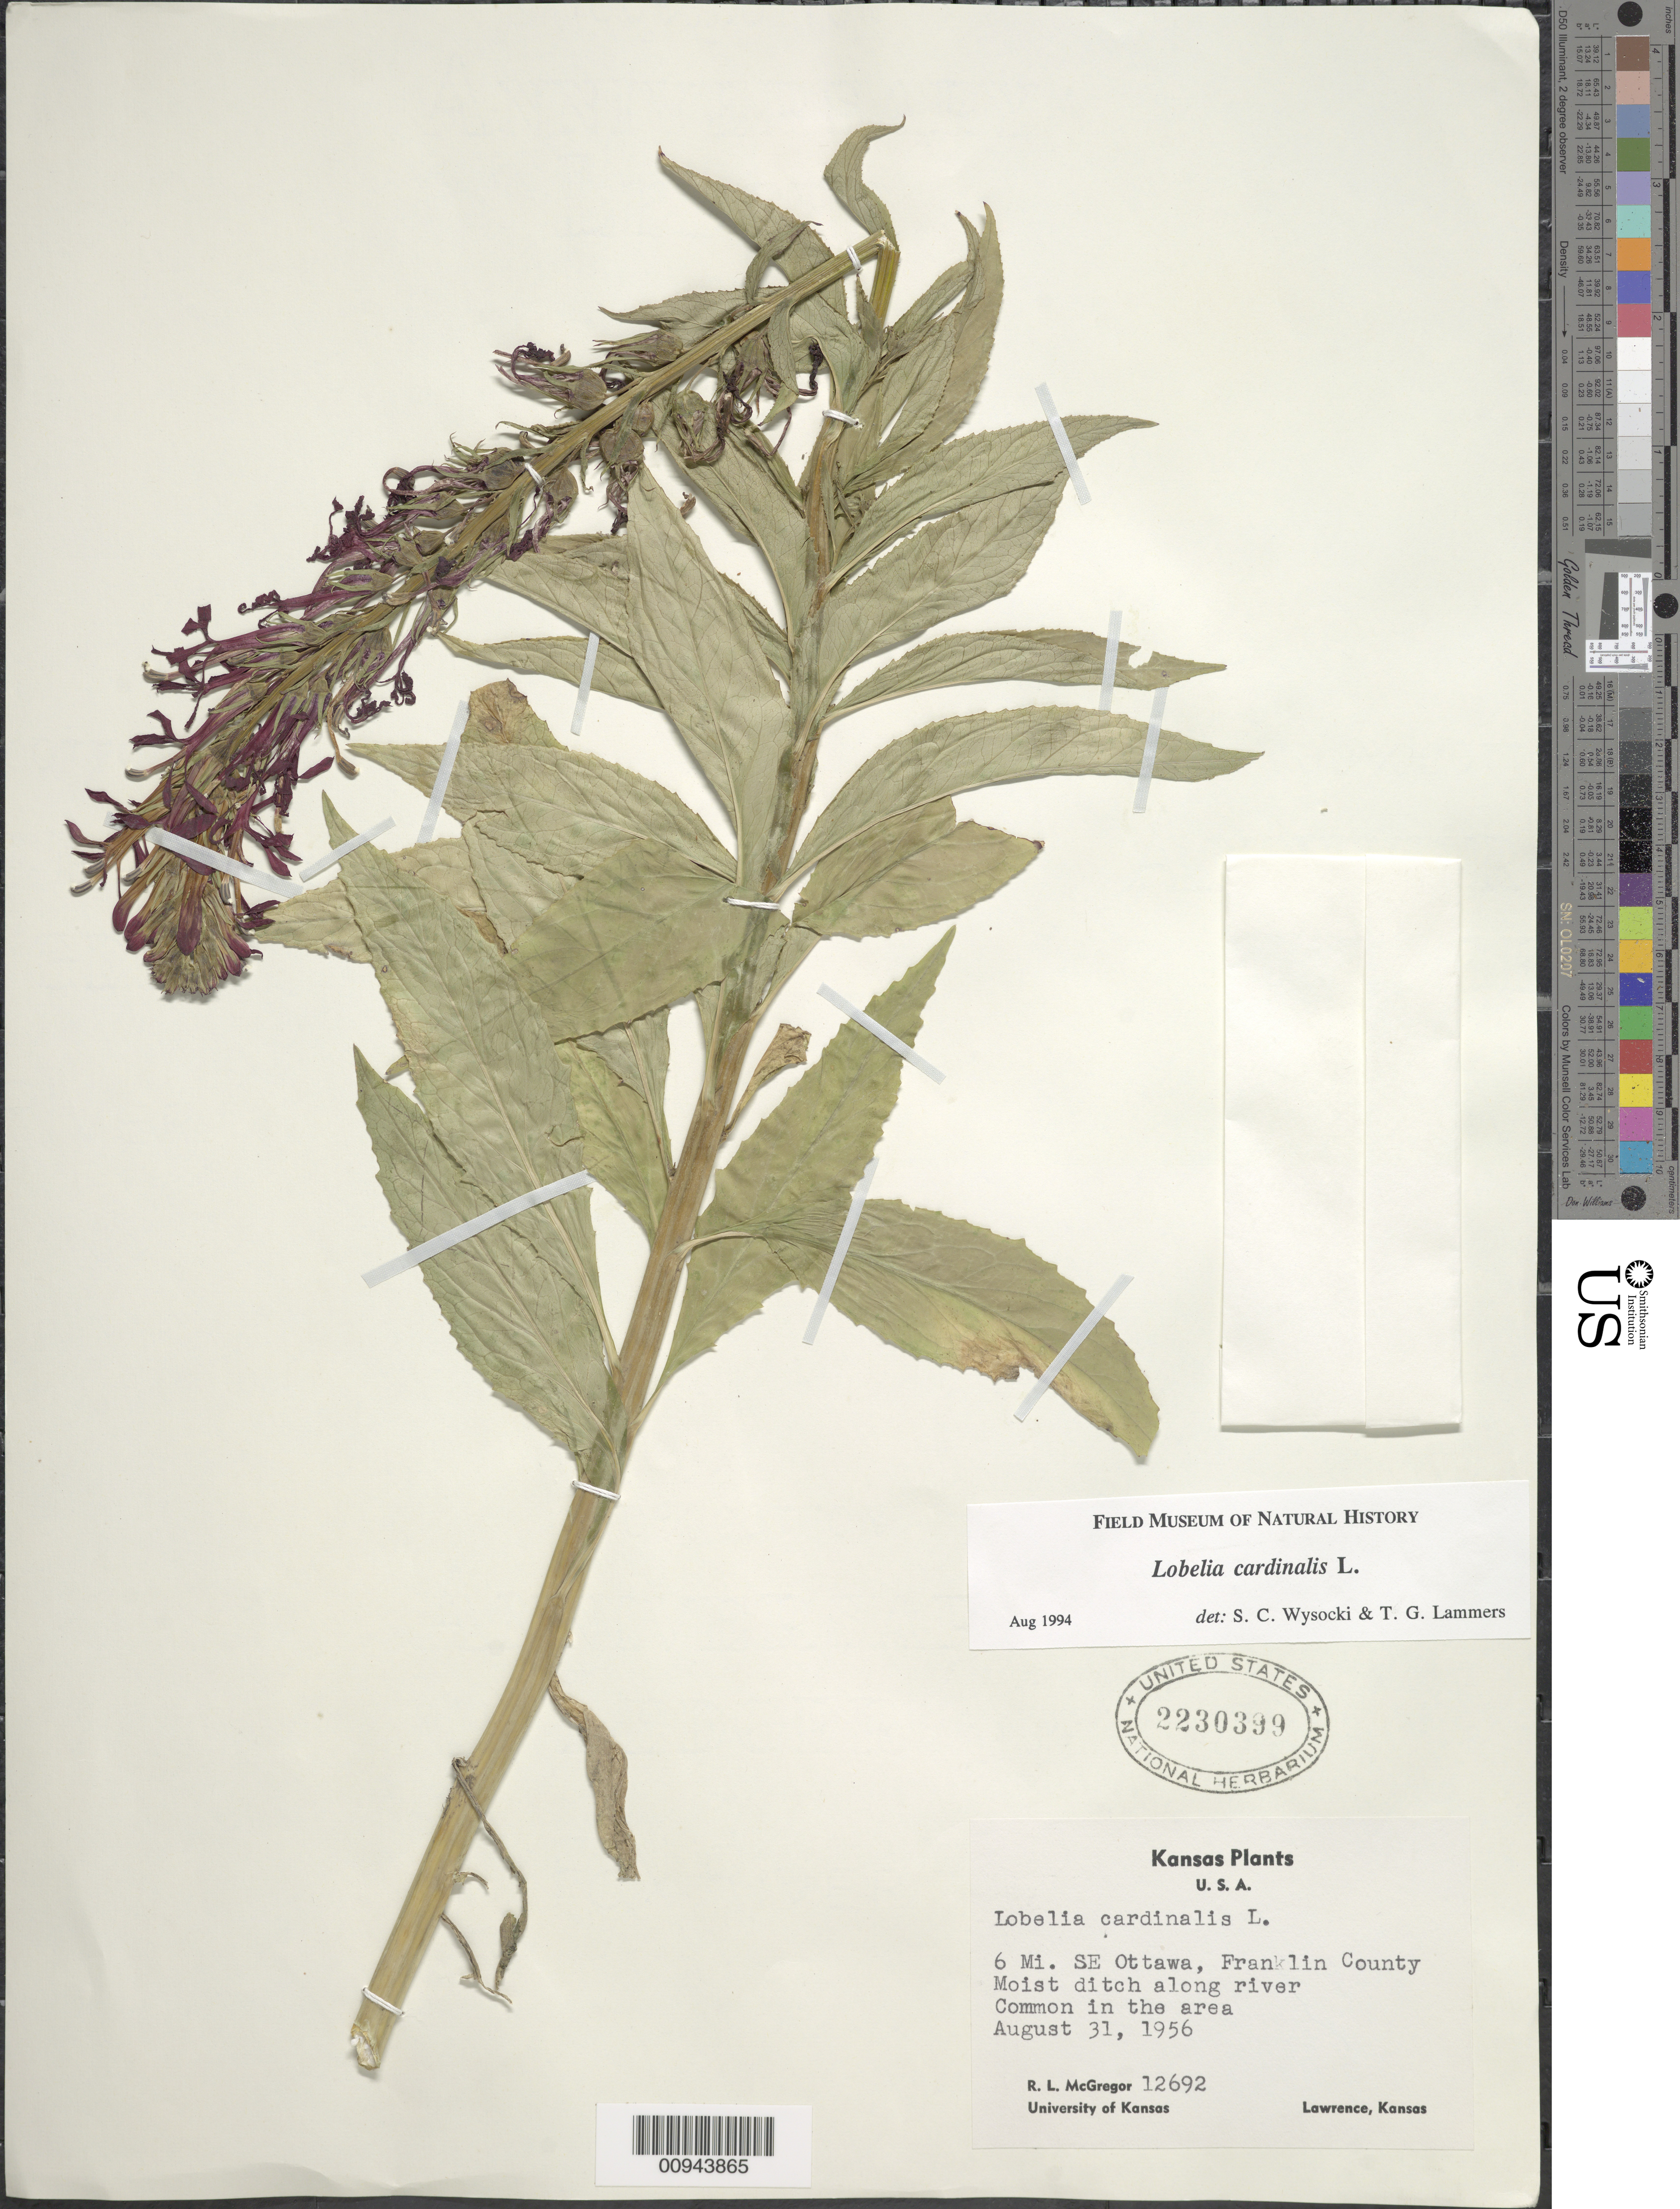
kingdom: Plantae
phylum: Tracheophyta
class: Magnoliopsida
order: Asterales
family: Campanulaceae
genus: Lobelia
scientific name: Lobelia cardinalis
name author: L.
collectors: R. L. McGregor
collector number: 12692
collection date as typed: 31 Aug 1956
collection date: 1956-08-31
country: United States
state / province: Kansas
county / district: Franklin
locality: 6 mi. SW Ottawa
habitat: moist ditch along river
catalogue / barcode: US 2230399